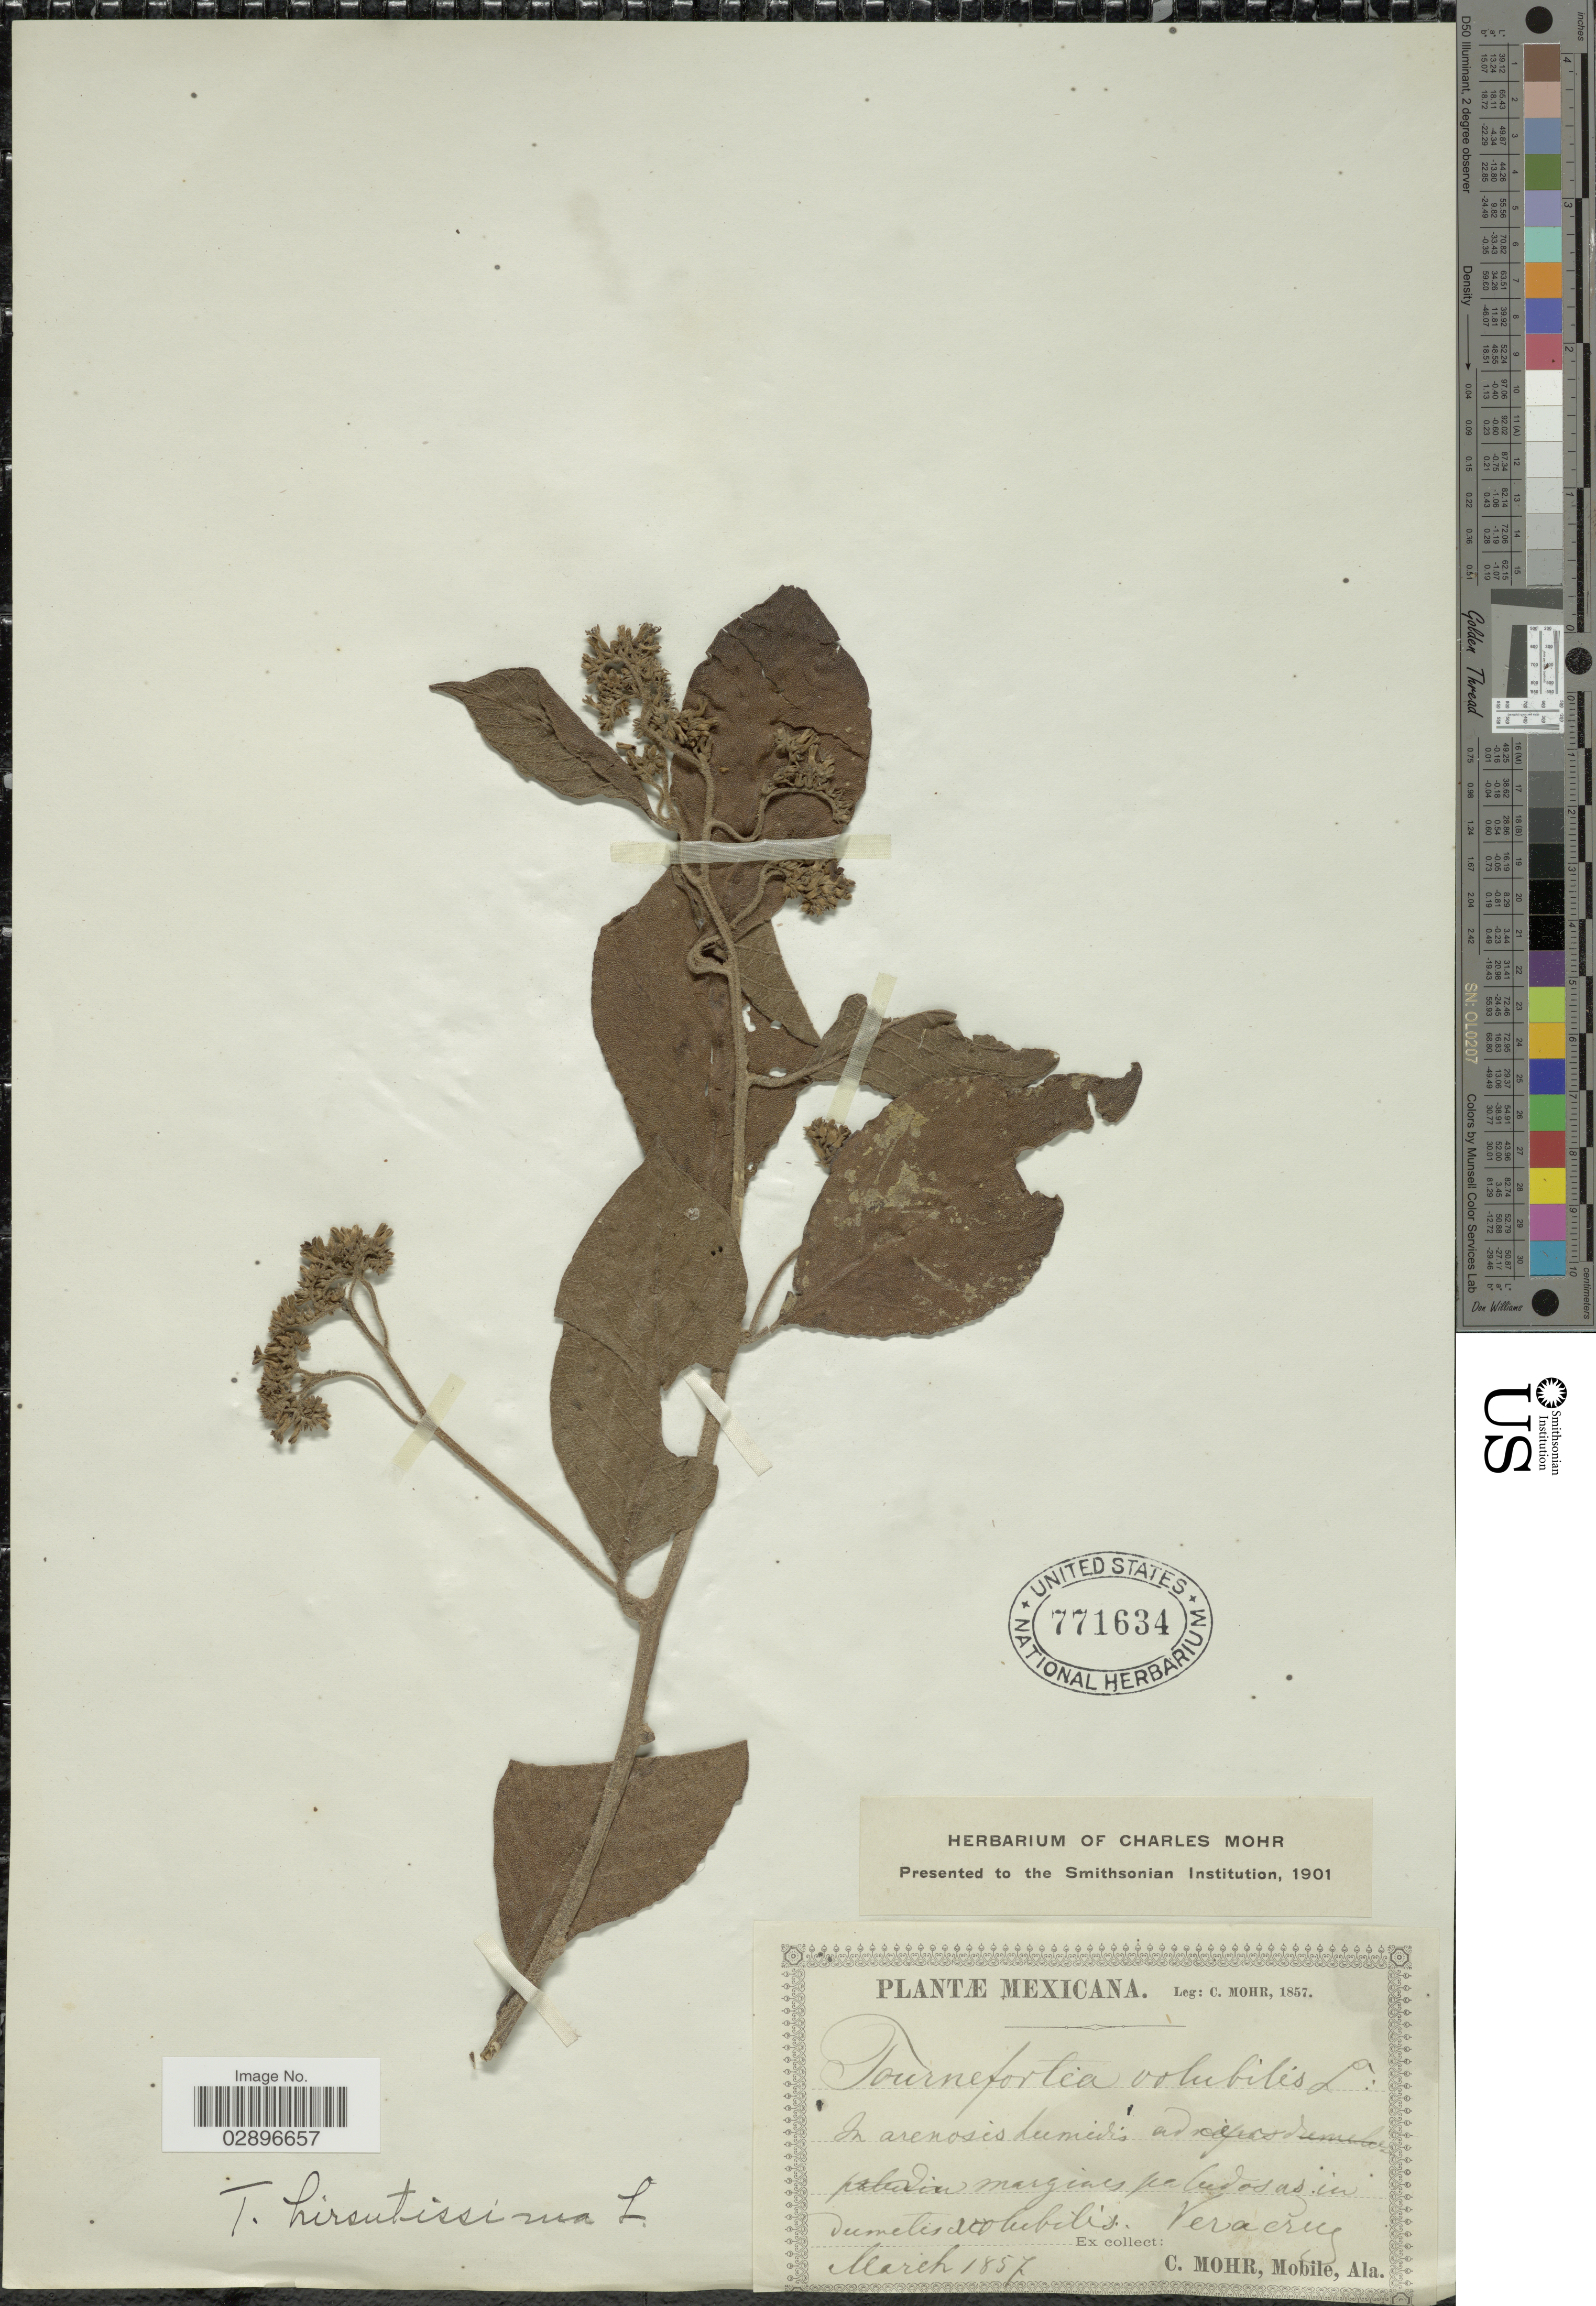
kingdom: Plantae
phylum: Tracheophyta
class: Magnoliopsida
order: Boraginales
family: Heliotropiaceae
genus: Tournefortia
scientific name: Tournefortia hirsutissima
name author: L.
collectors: C. T. Mohr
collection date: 1857-03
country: Mexico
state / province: Veracruz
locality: Vera Cruz.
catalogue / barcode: US 771634